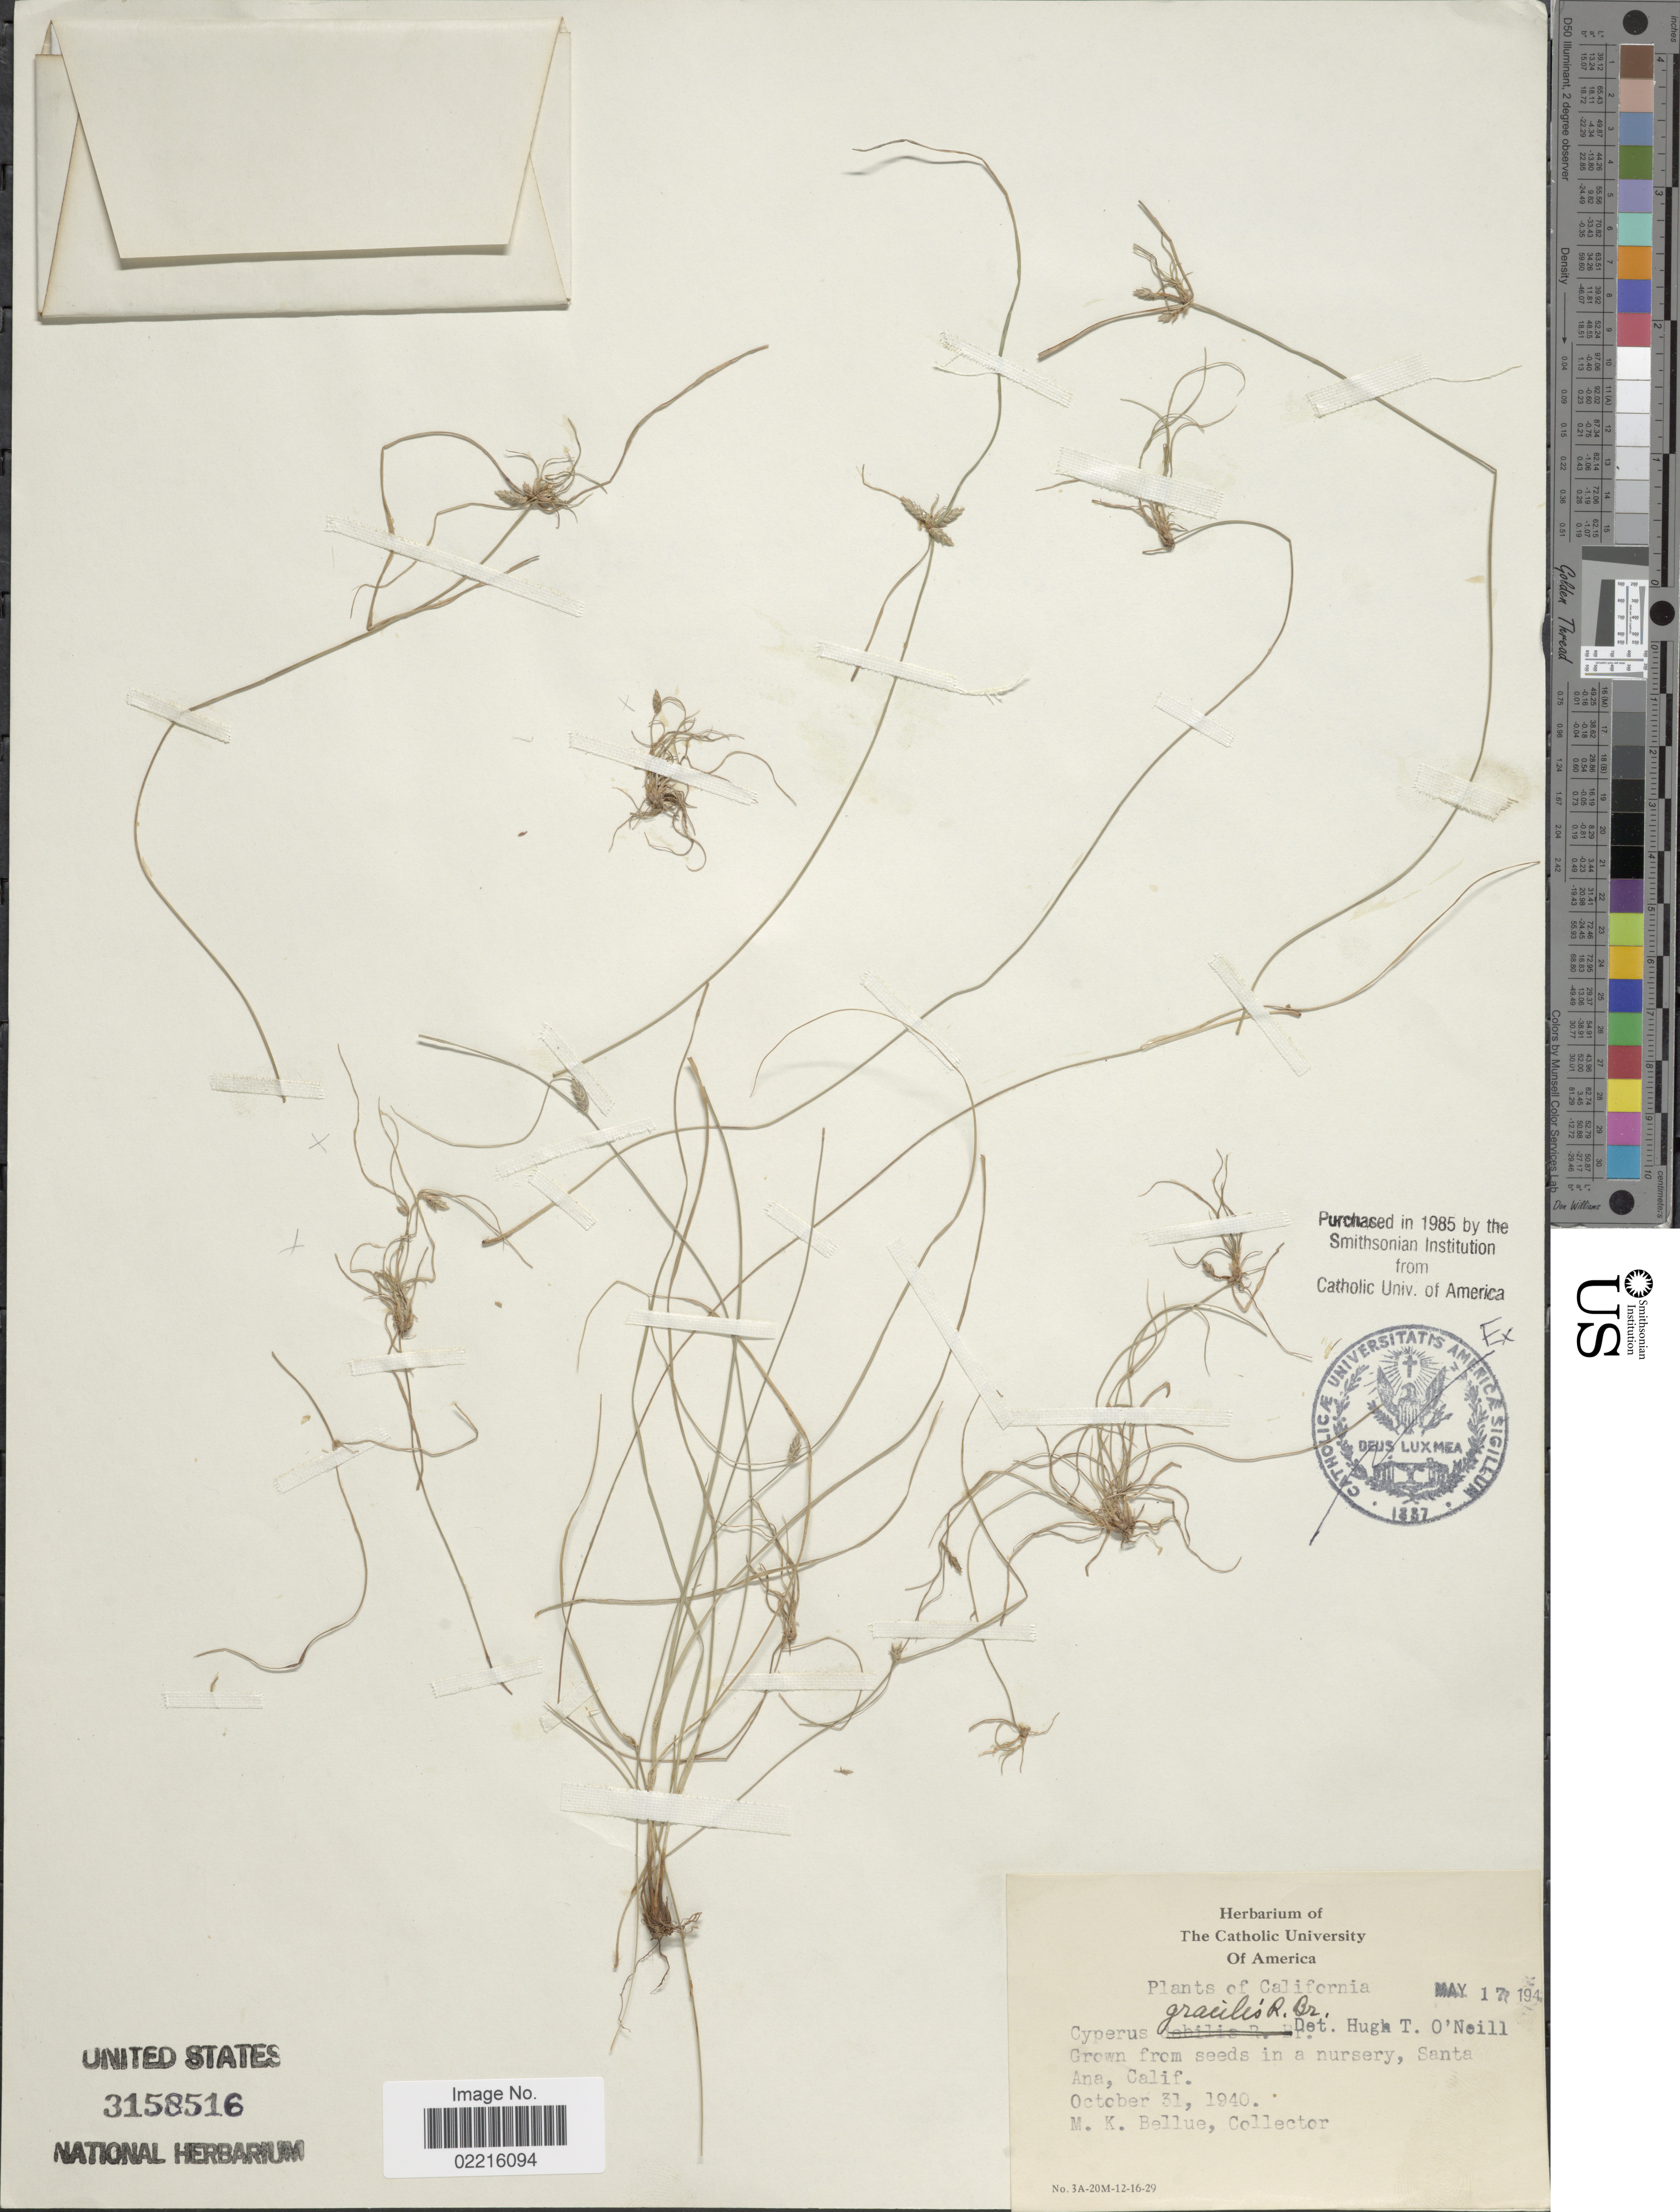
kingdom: Plantae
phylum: Tracheophyta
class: Liliopsida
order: Poales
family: Cyperaceae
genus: Cyperus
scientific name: Cyperus gracilis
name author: R. Br.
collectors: M. Bellue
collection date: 1940-10-31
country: United States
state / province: California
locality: Grown from seed in a nursery, Santa Ana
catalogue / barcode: US 3158516